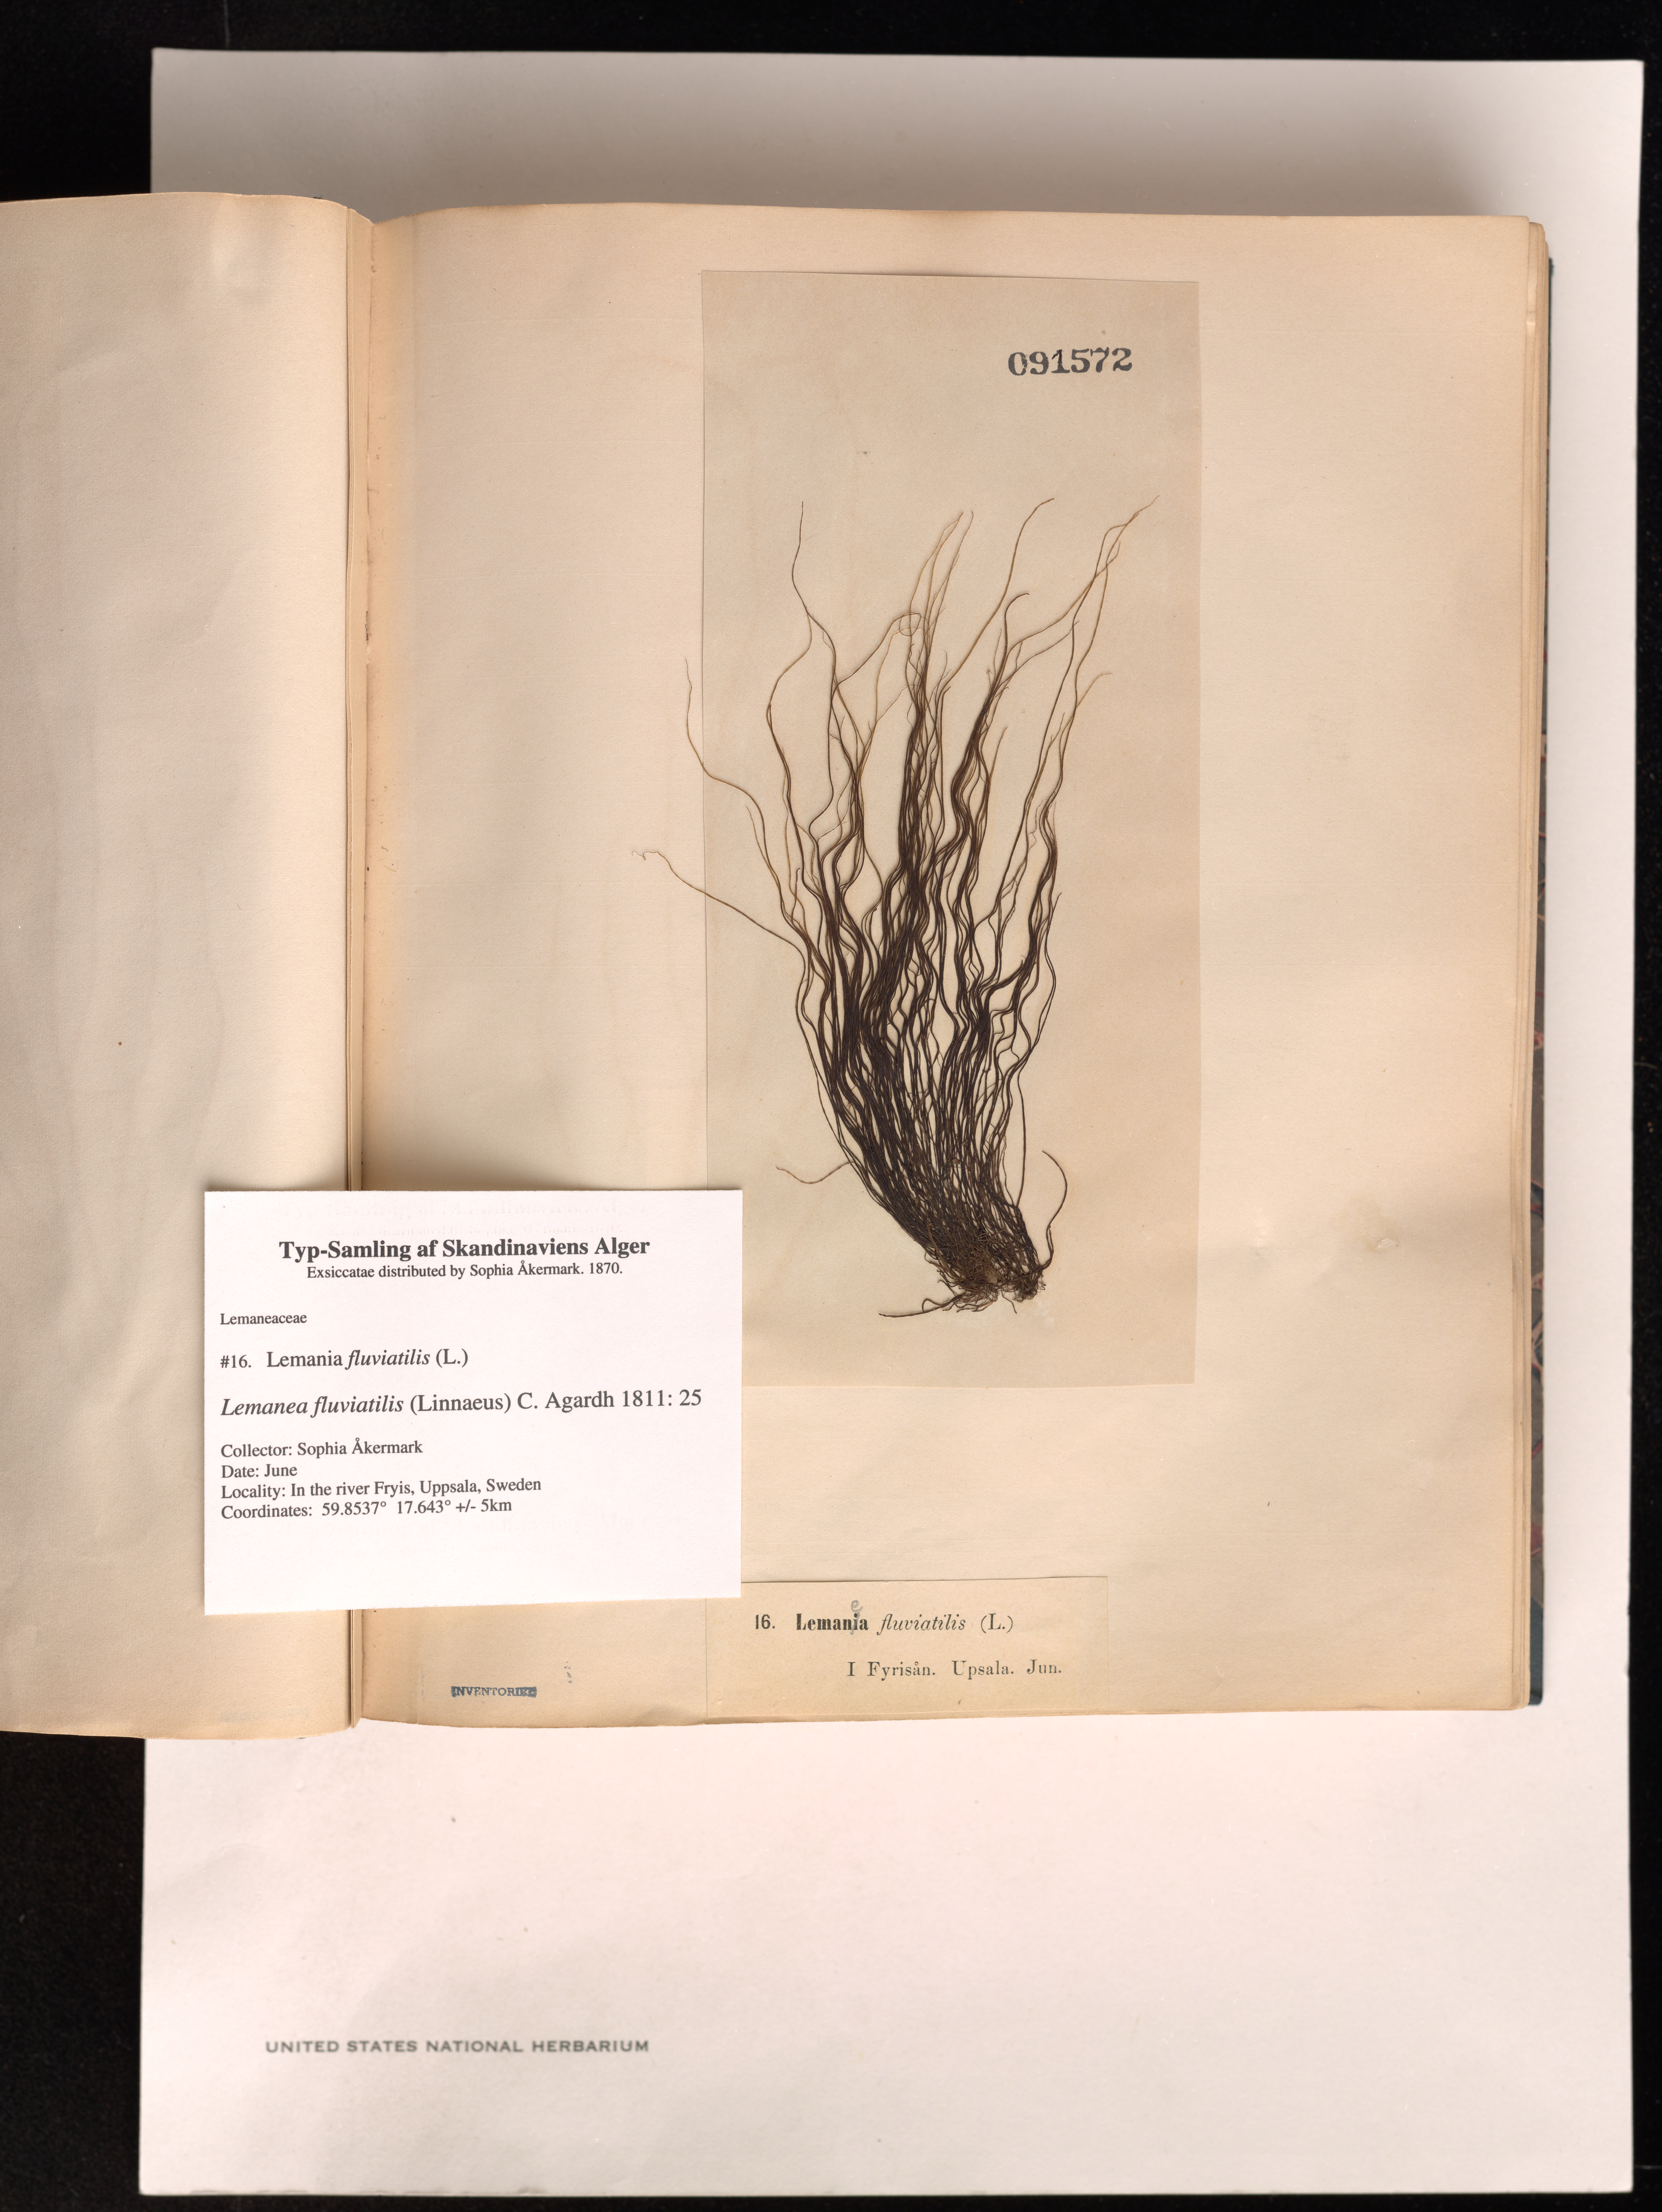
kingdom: Plantae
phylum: Rhodophyta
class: Florideophyceae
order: Batrachospermales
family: Lemaneaceae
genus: Lemanea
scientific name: Lemanea fluviatilis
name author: (L.) C. Agardh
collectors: S. Akermark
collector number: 16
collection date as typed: Jun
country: Sweden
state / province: Uppsala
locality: Fyrisan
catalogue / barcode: US 91572